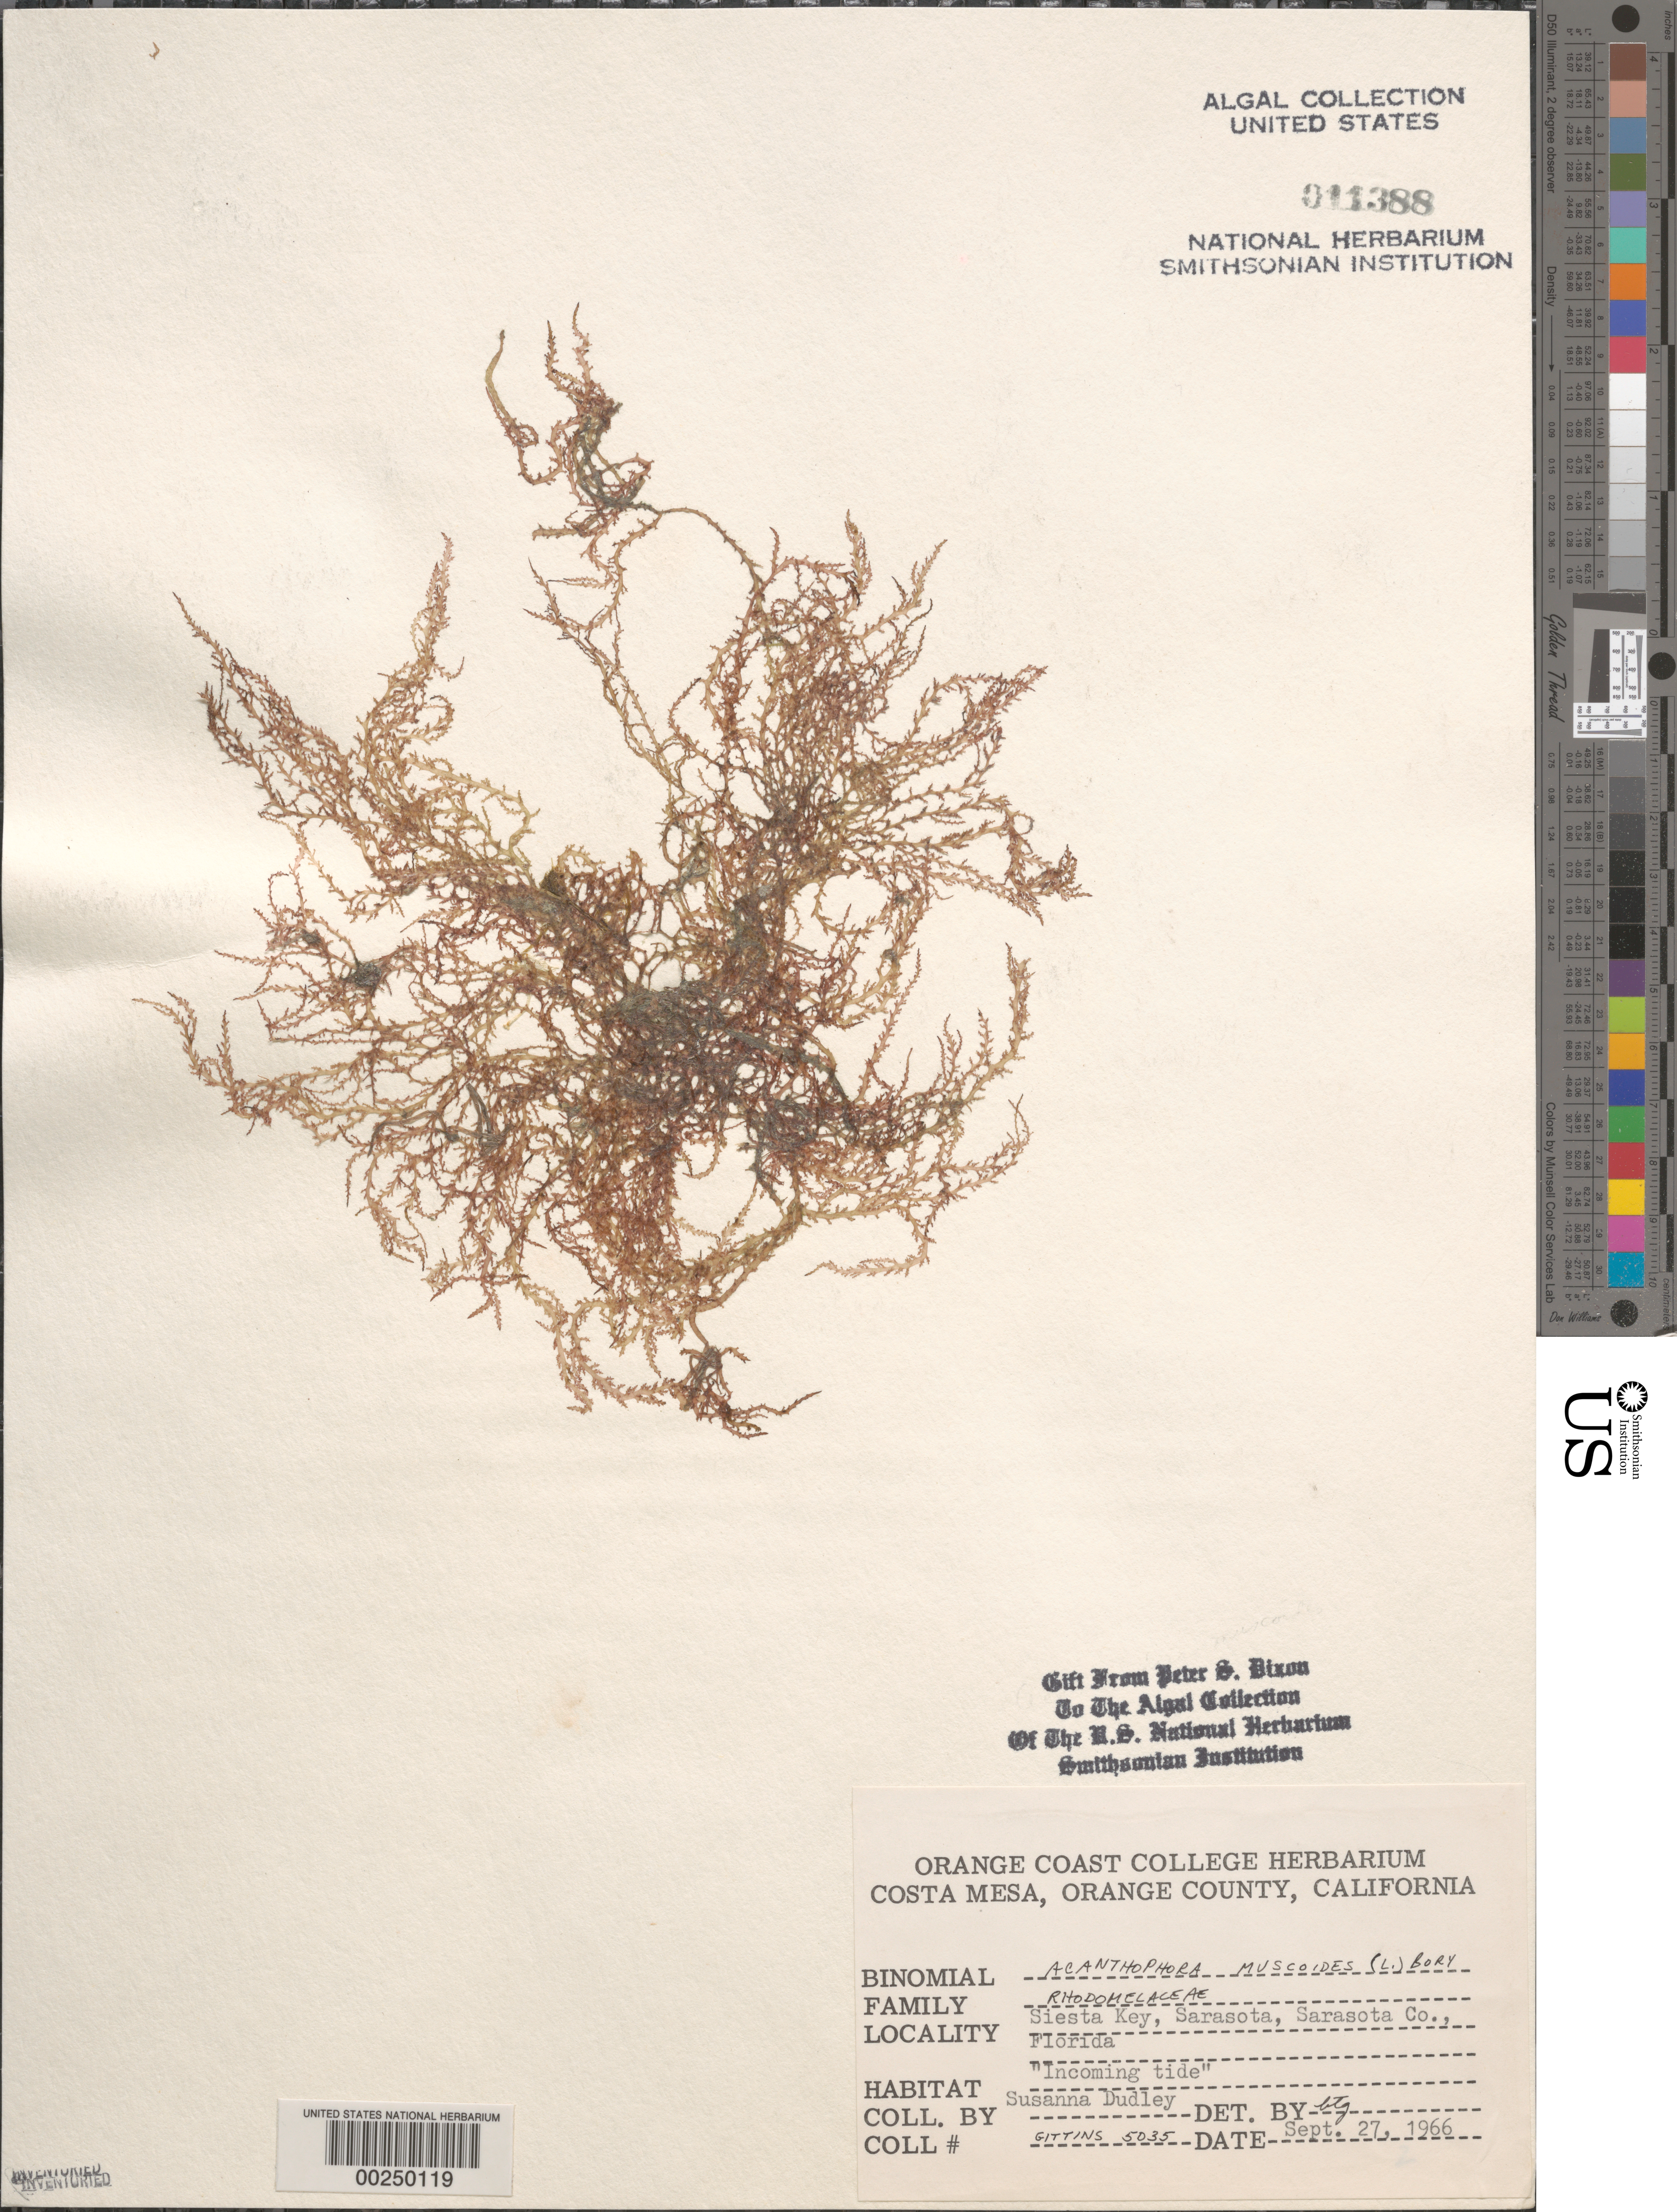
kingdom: Plantae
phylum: Rhodophyta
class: Florideophyceae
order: Ceramiales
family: Rhodomelaceae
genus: Acanthophora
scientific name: Acanthophora muscoides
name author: (C. Agardh) Bory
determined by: Gittins, B. T.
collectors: S. Dudley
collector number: BTG 5035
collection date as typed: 27 Sep 1966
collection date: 1966-09-27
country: United States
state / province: Florida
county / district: Sarasota County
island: Siesta Key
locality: Sarasota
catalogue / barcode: US 11388